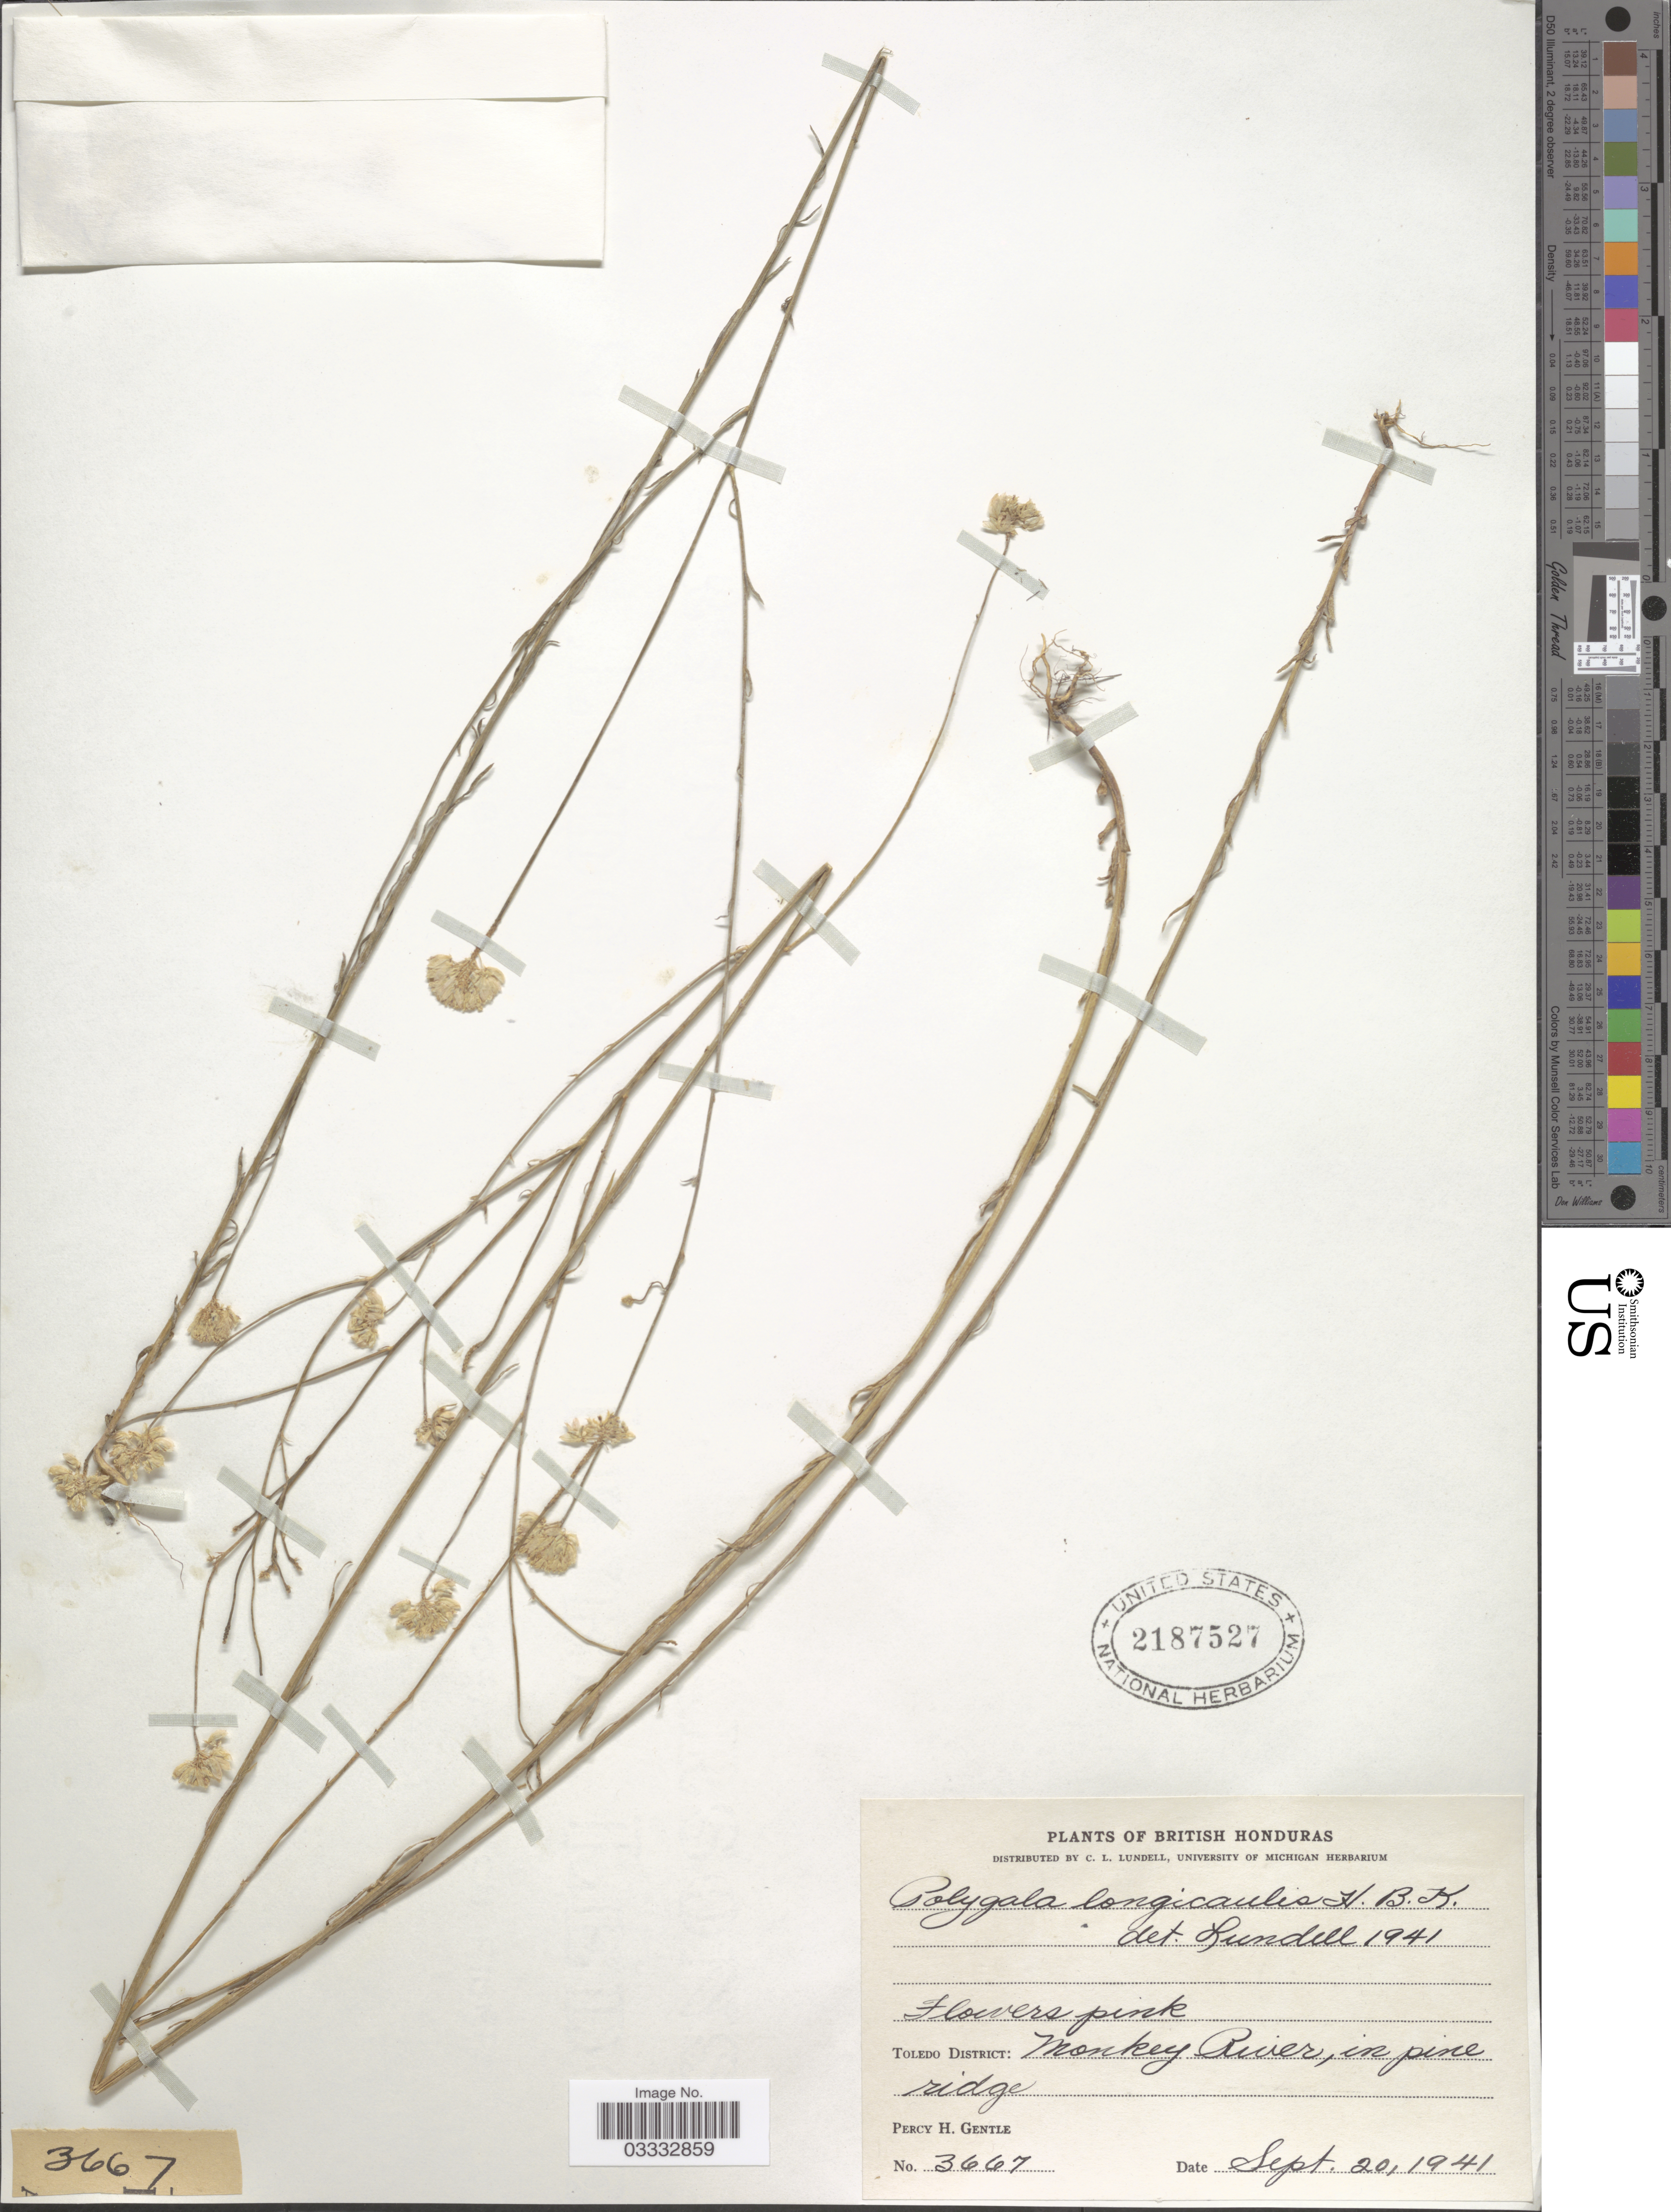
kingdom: Plantae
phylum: Tracheophyta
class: Magnoliopsida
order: Fabales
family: Polygalaceae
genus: Polygala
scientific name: Polygala longicaulis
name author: Kunth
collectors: P. H. Gentle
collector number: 3667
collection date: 1941-09-20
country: Belize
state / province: Toledo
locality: British Honduras. Toledo District: Monkey River.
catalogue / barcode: US 2187527